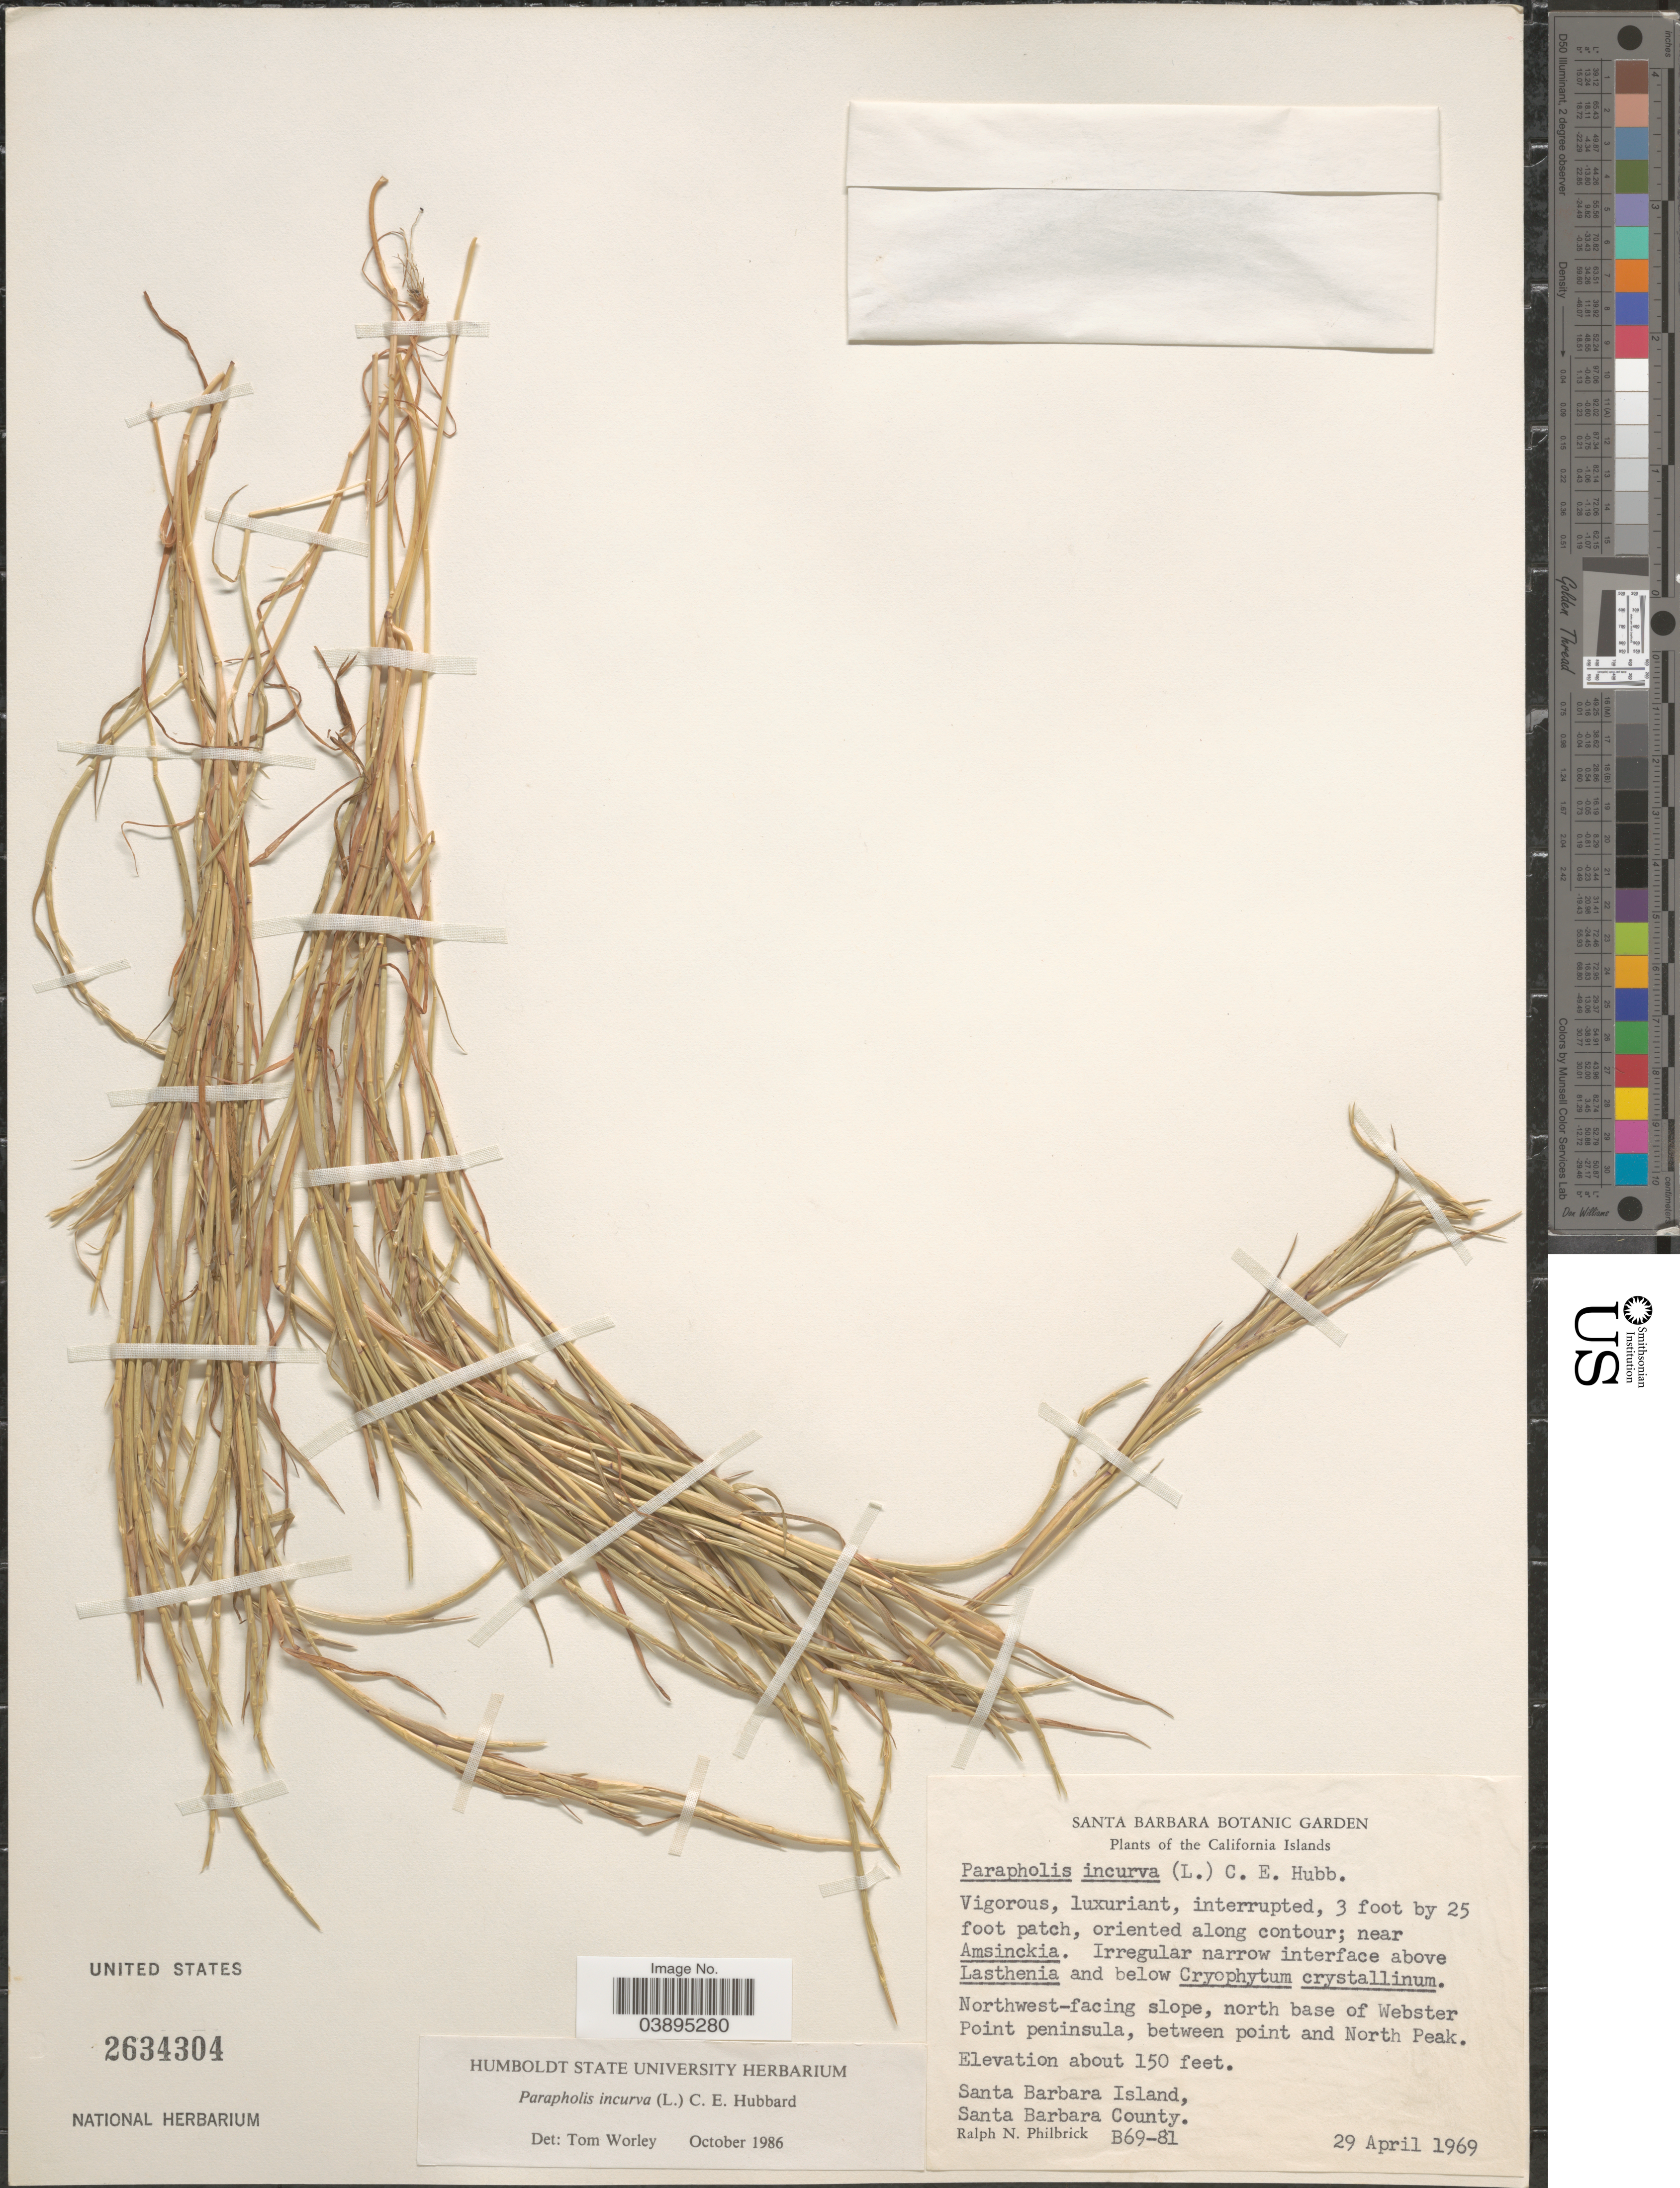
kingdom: Plantae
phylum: Tracheophyta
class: Liliopsida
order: Poales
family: Poaceae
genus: Parapholis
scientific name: Parapholis incurva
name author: (L.) C.E. Hubb.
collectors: R. Philbrick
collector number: B69-81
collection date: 1969-04-29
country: United States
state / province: California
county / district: Santa Barbara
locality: The California Islands. Northwest-facing slope, north base of Webster Point peninsula, between point and North Peak. Santa Barbara Island, Santa Barbara County.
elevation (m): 46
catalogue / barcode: US 2634304